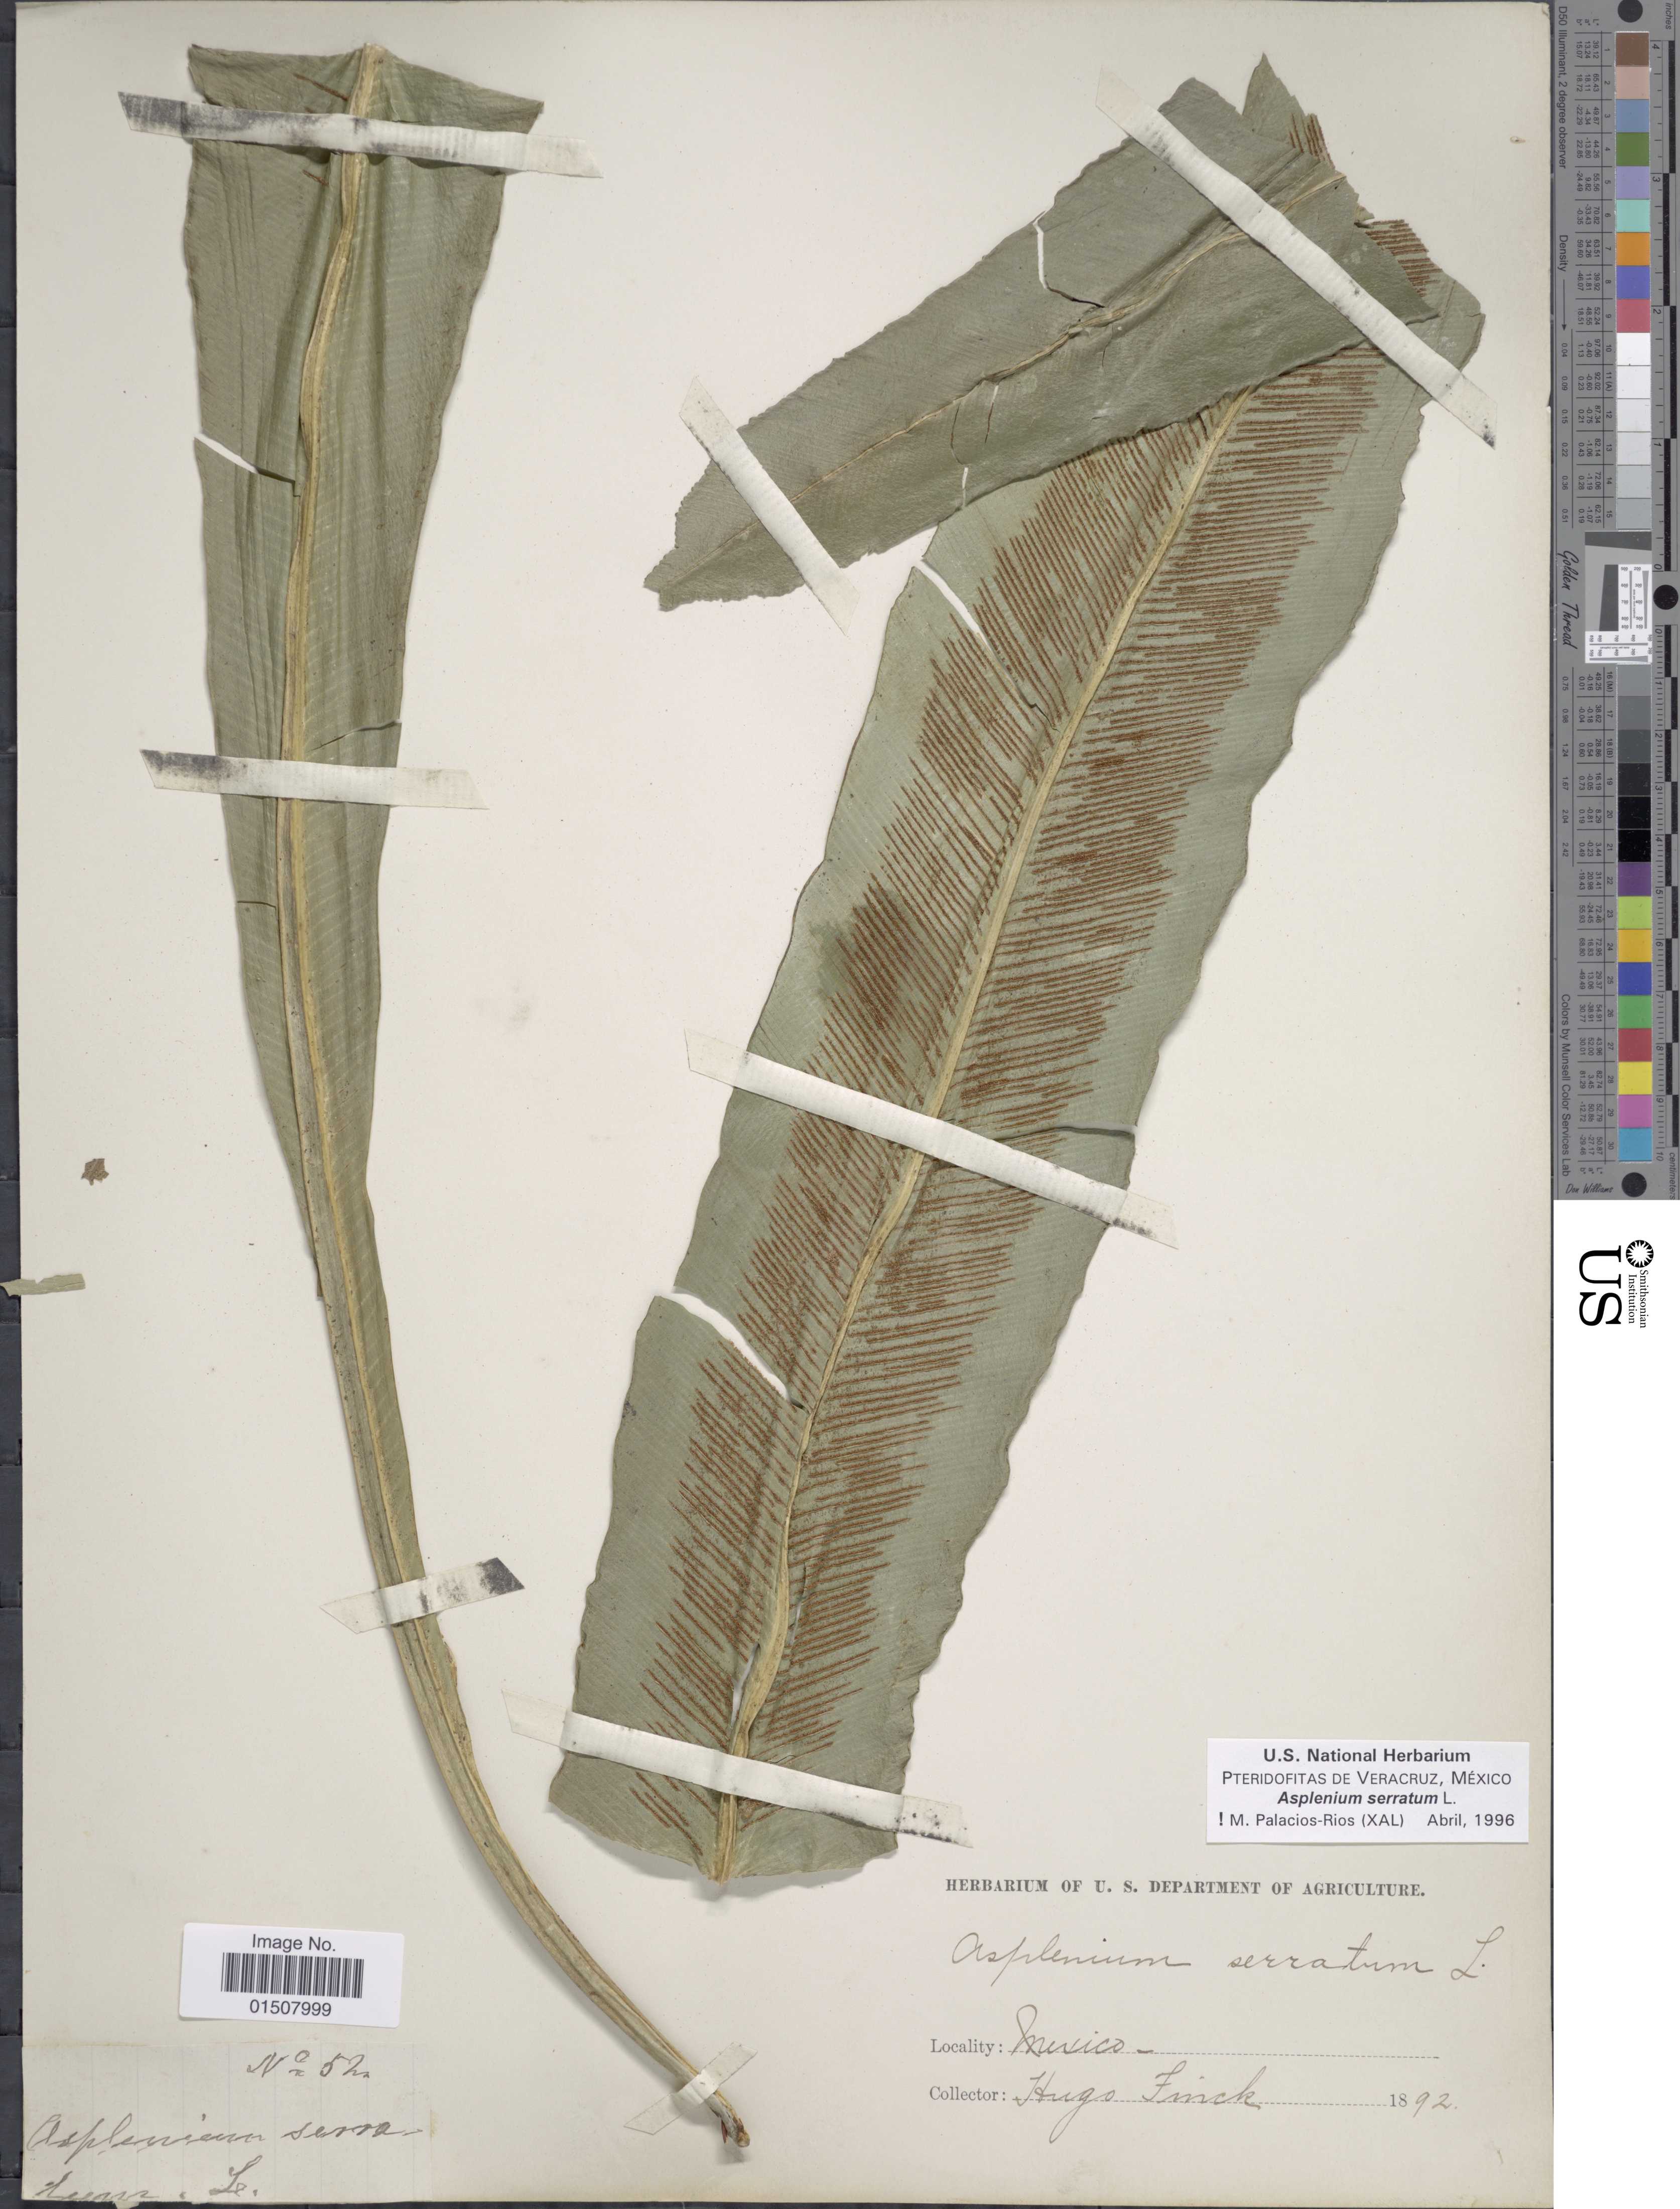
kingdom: Plantae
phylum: Tracheophyta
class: Polypodiopsida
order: Polypodiales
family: Aspleniaceae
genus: Asplenium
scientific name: Asplenium serratum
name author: L.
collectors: H. Fink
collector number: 52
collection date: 1892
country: Mexico